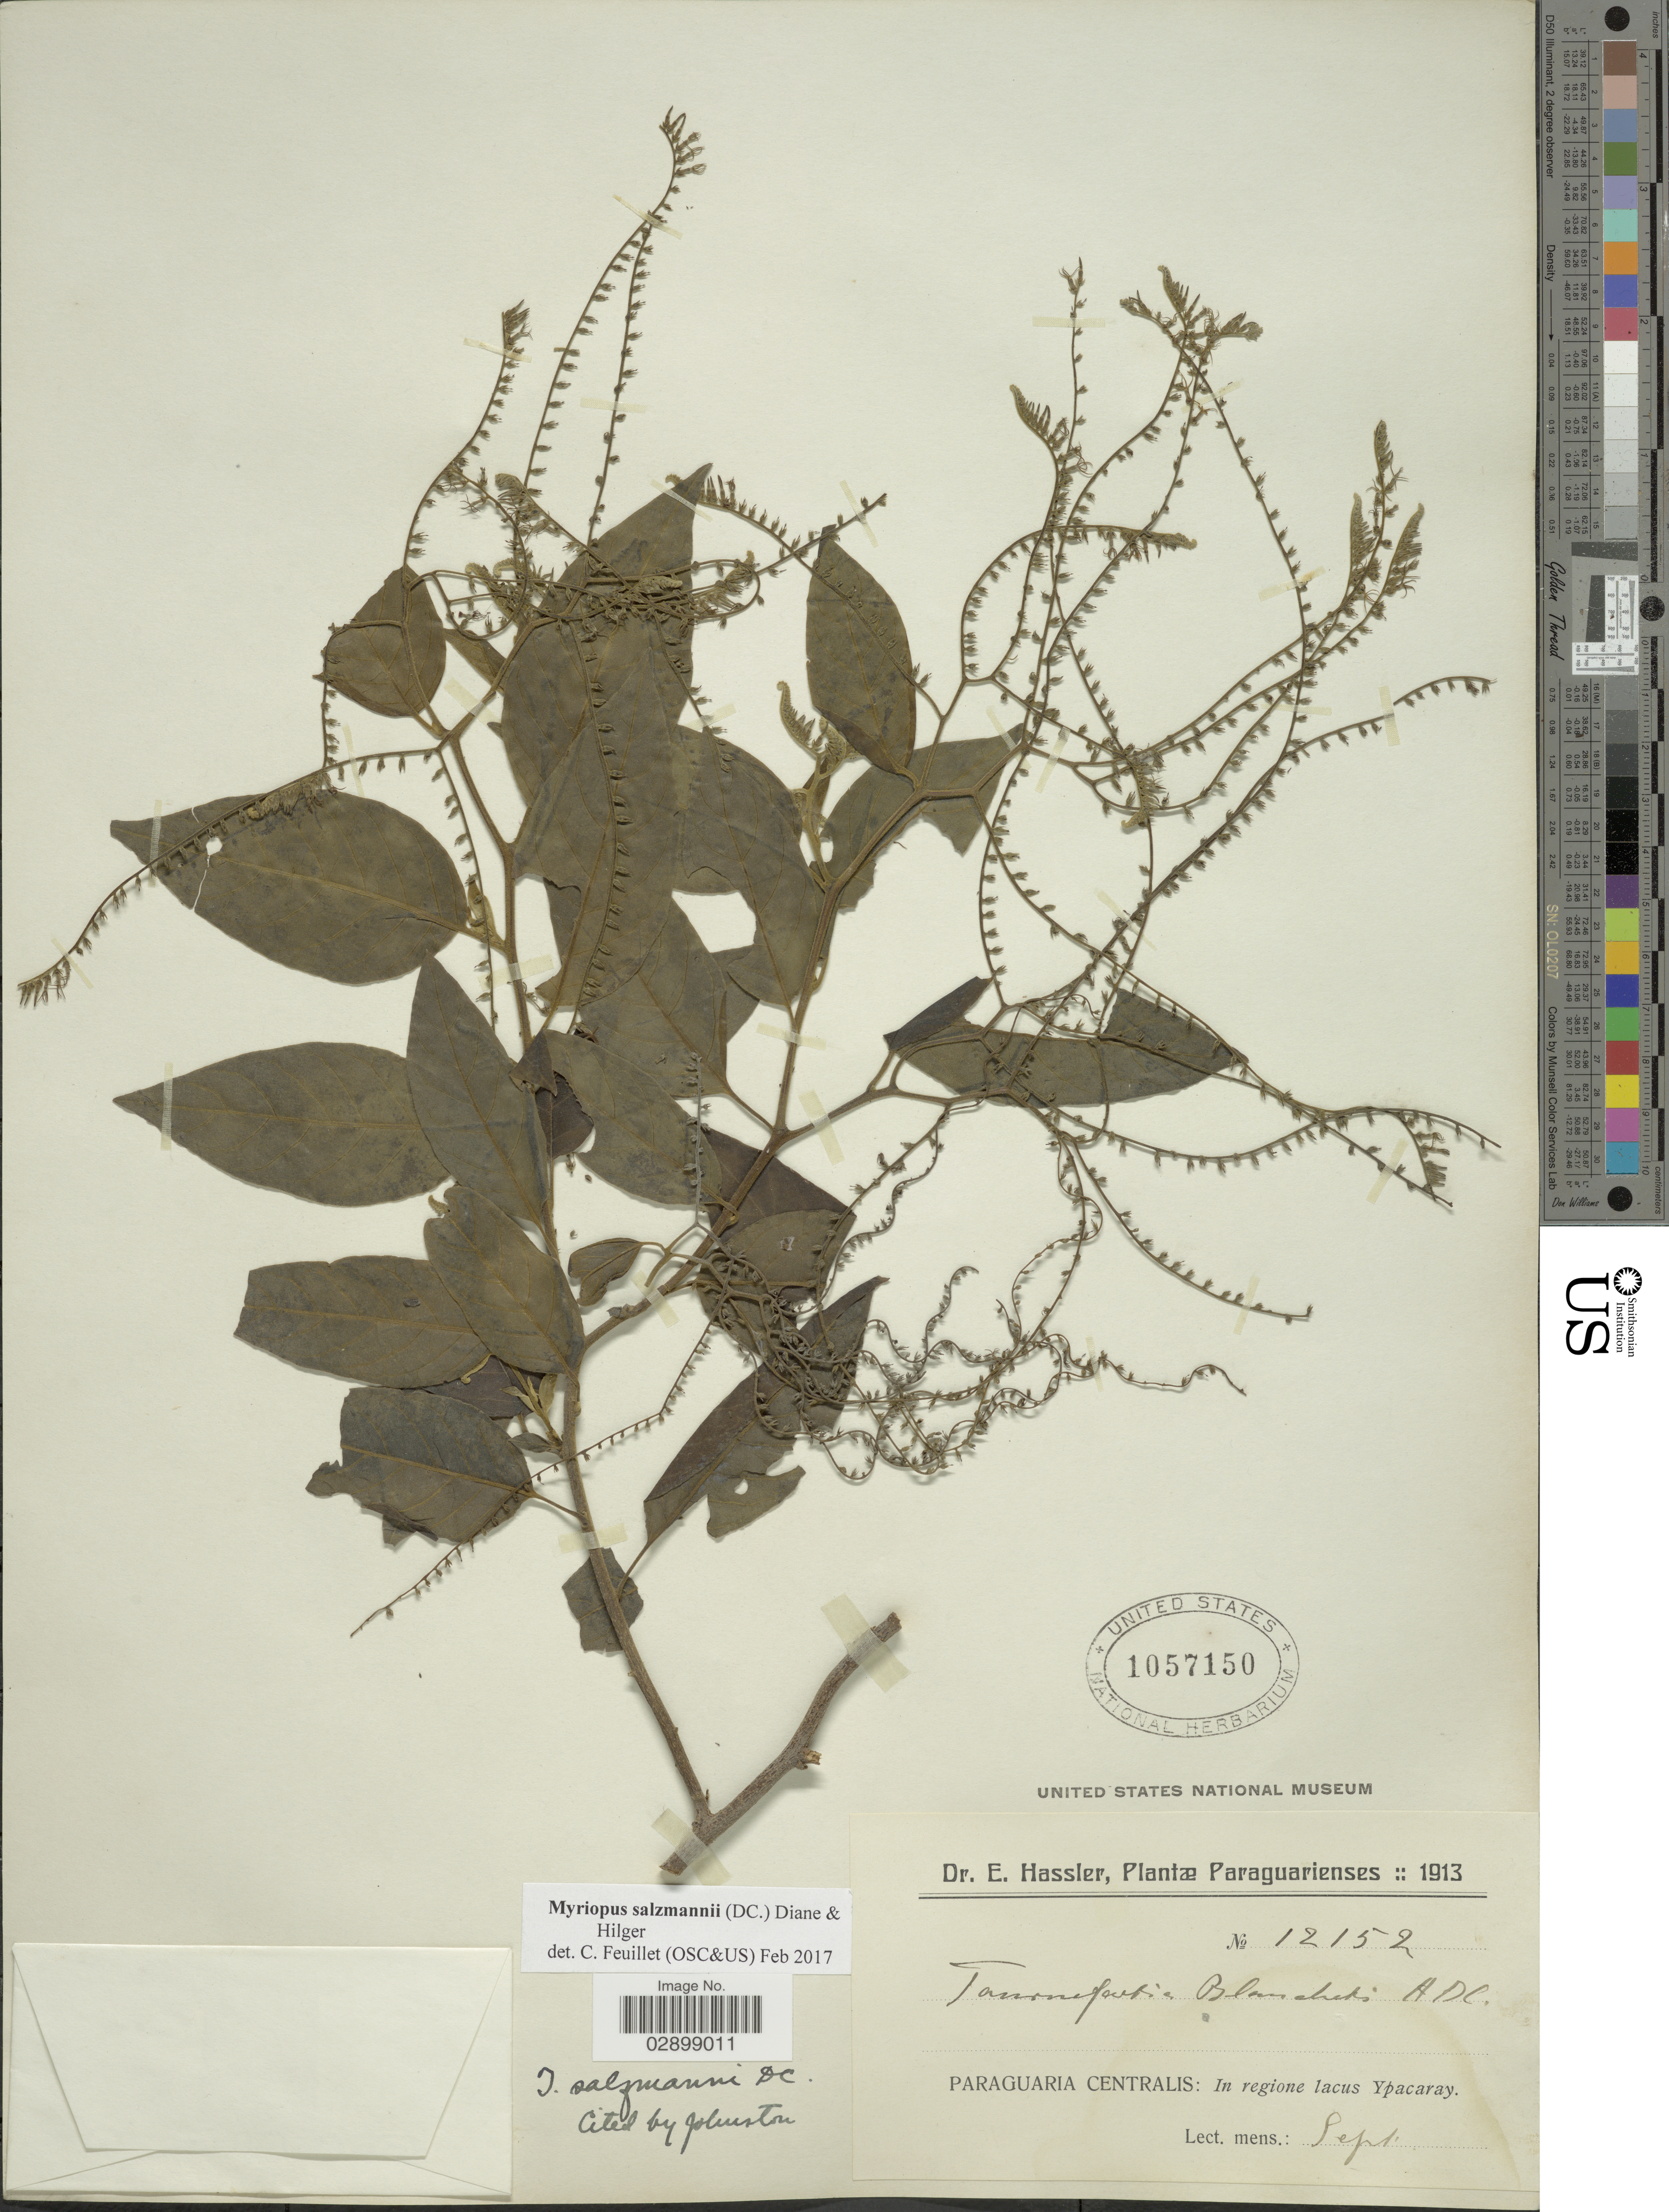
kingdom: Plantae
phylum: Tracheophyta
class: Magnoliopsida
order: Boraginales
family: Heliotropiaceae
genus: Myriopus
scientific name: Myriopus salzmannii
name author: (DC.) Diane & Hilger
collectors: E. Hassler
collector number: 12152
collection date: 1913-09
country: Paraguay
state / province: Central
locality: Paraguaria Centralis: In regione lacus Ypacaray.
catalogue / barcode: US 1057150